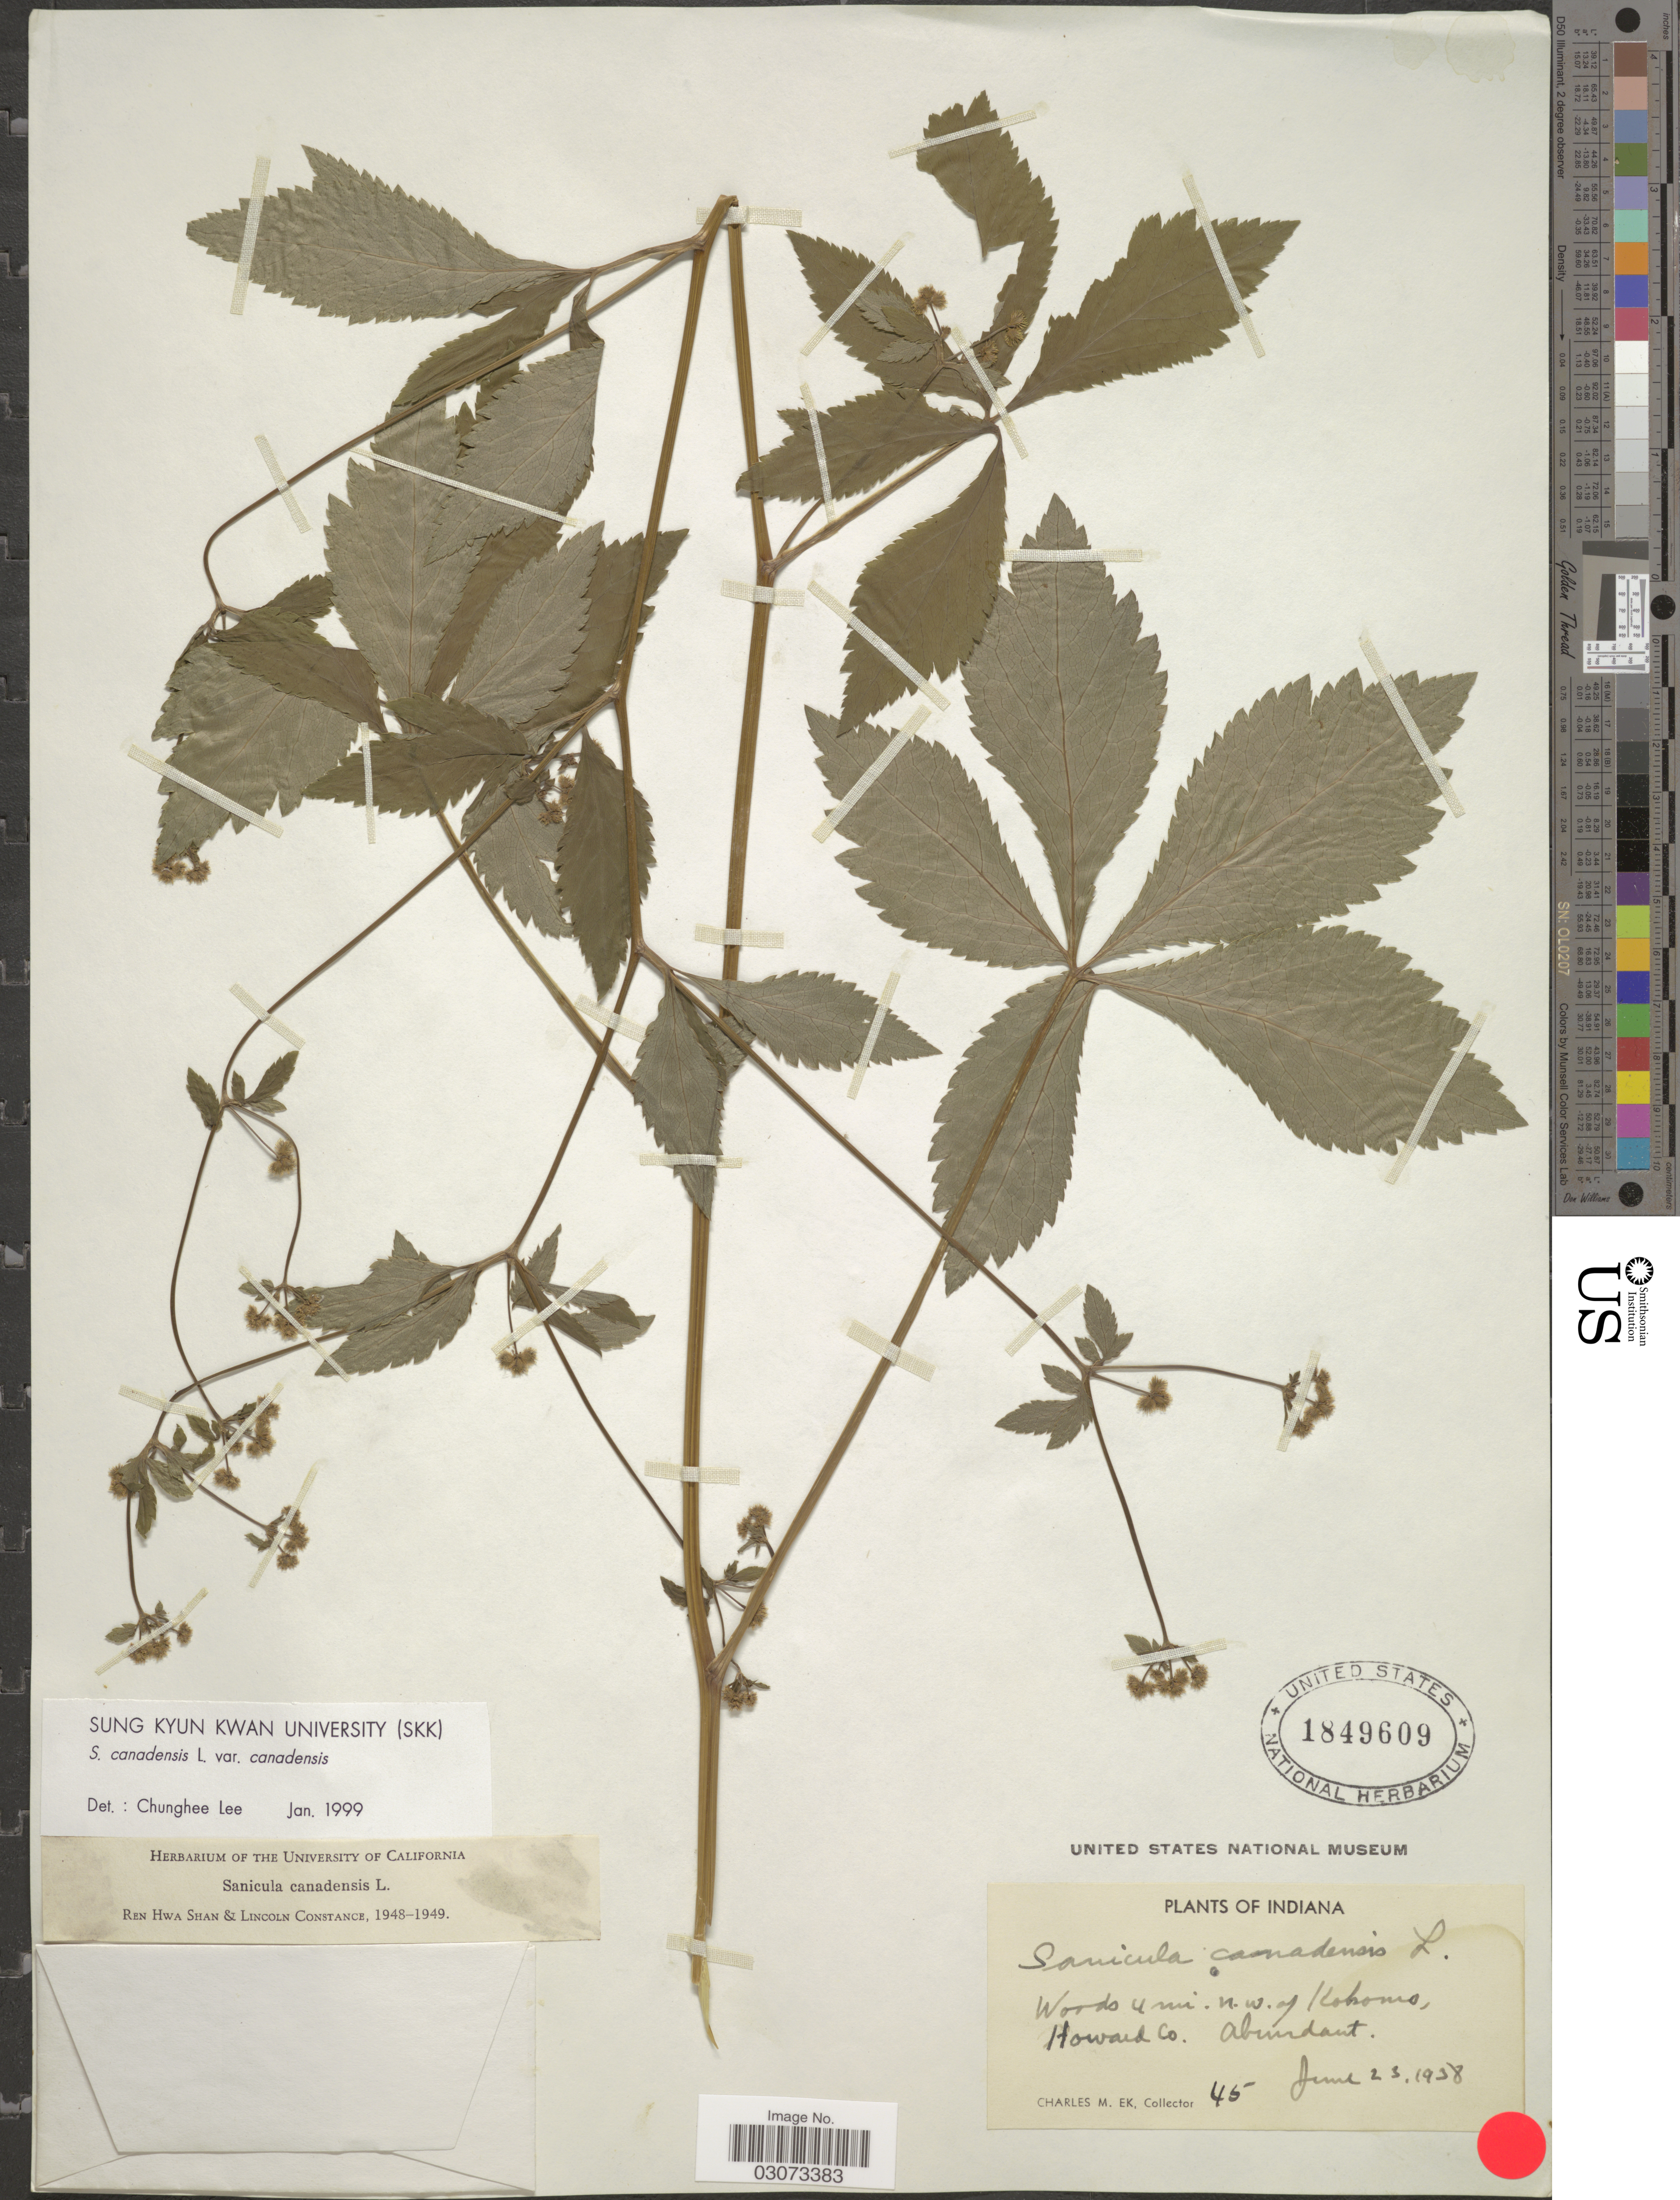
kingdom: Plantae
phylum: Tracheophyta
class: Magnoliopsida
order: Apiales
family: Apiaceae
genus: Sanicula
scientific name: Sanicula canadensis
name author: L.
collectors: C. Ek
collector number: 45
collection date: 1938-06-23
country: United States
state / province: Indiana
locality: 4 mi. n.w. of Kokomo, Howard Co.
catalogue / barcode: US 1849609